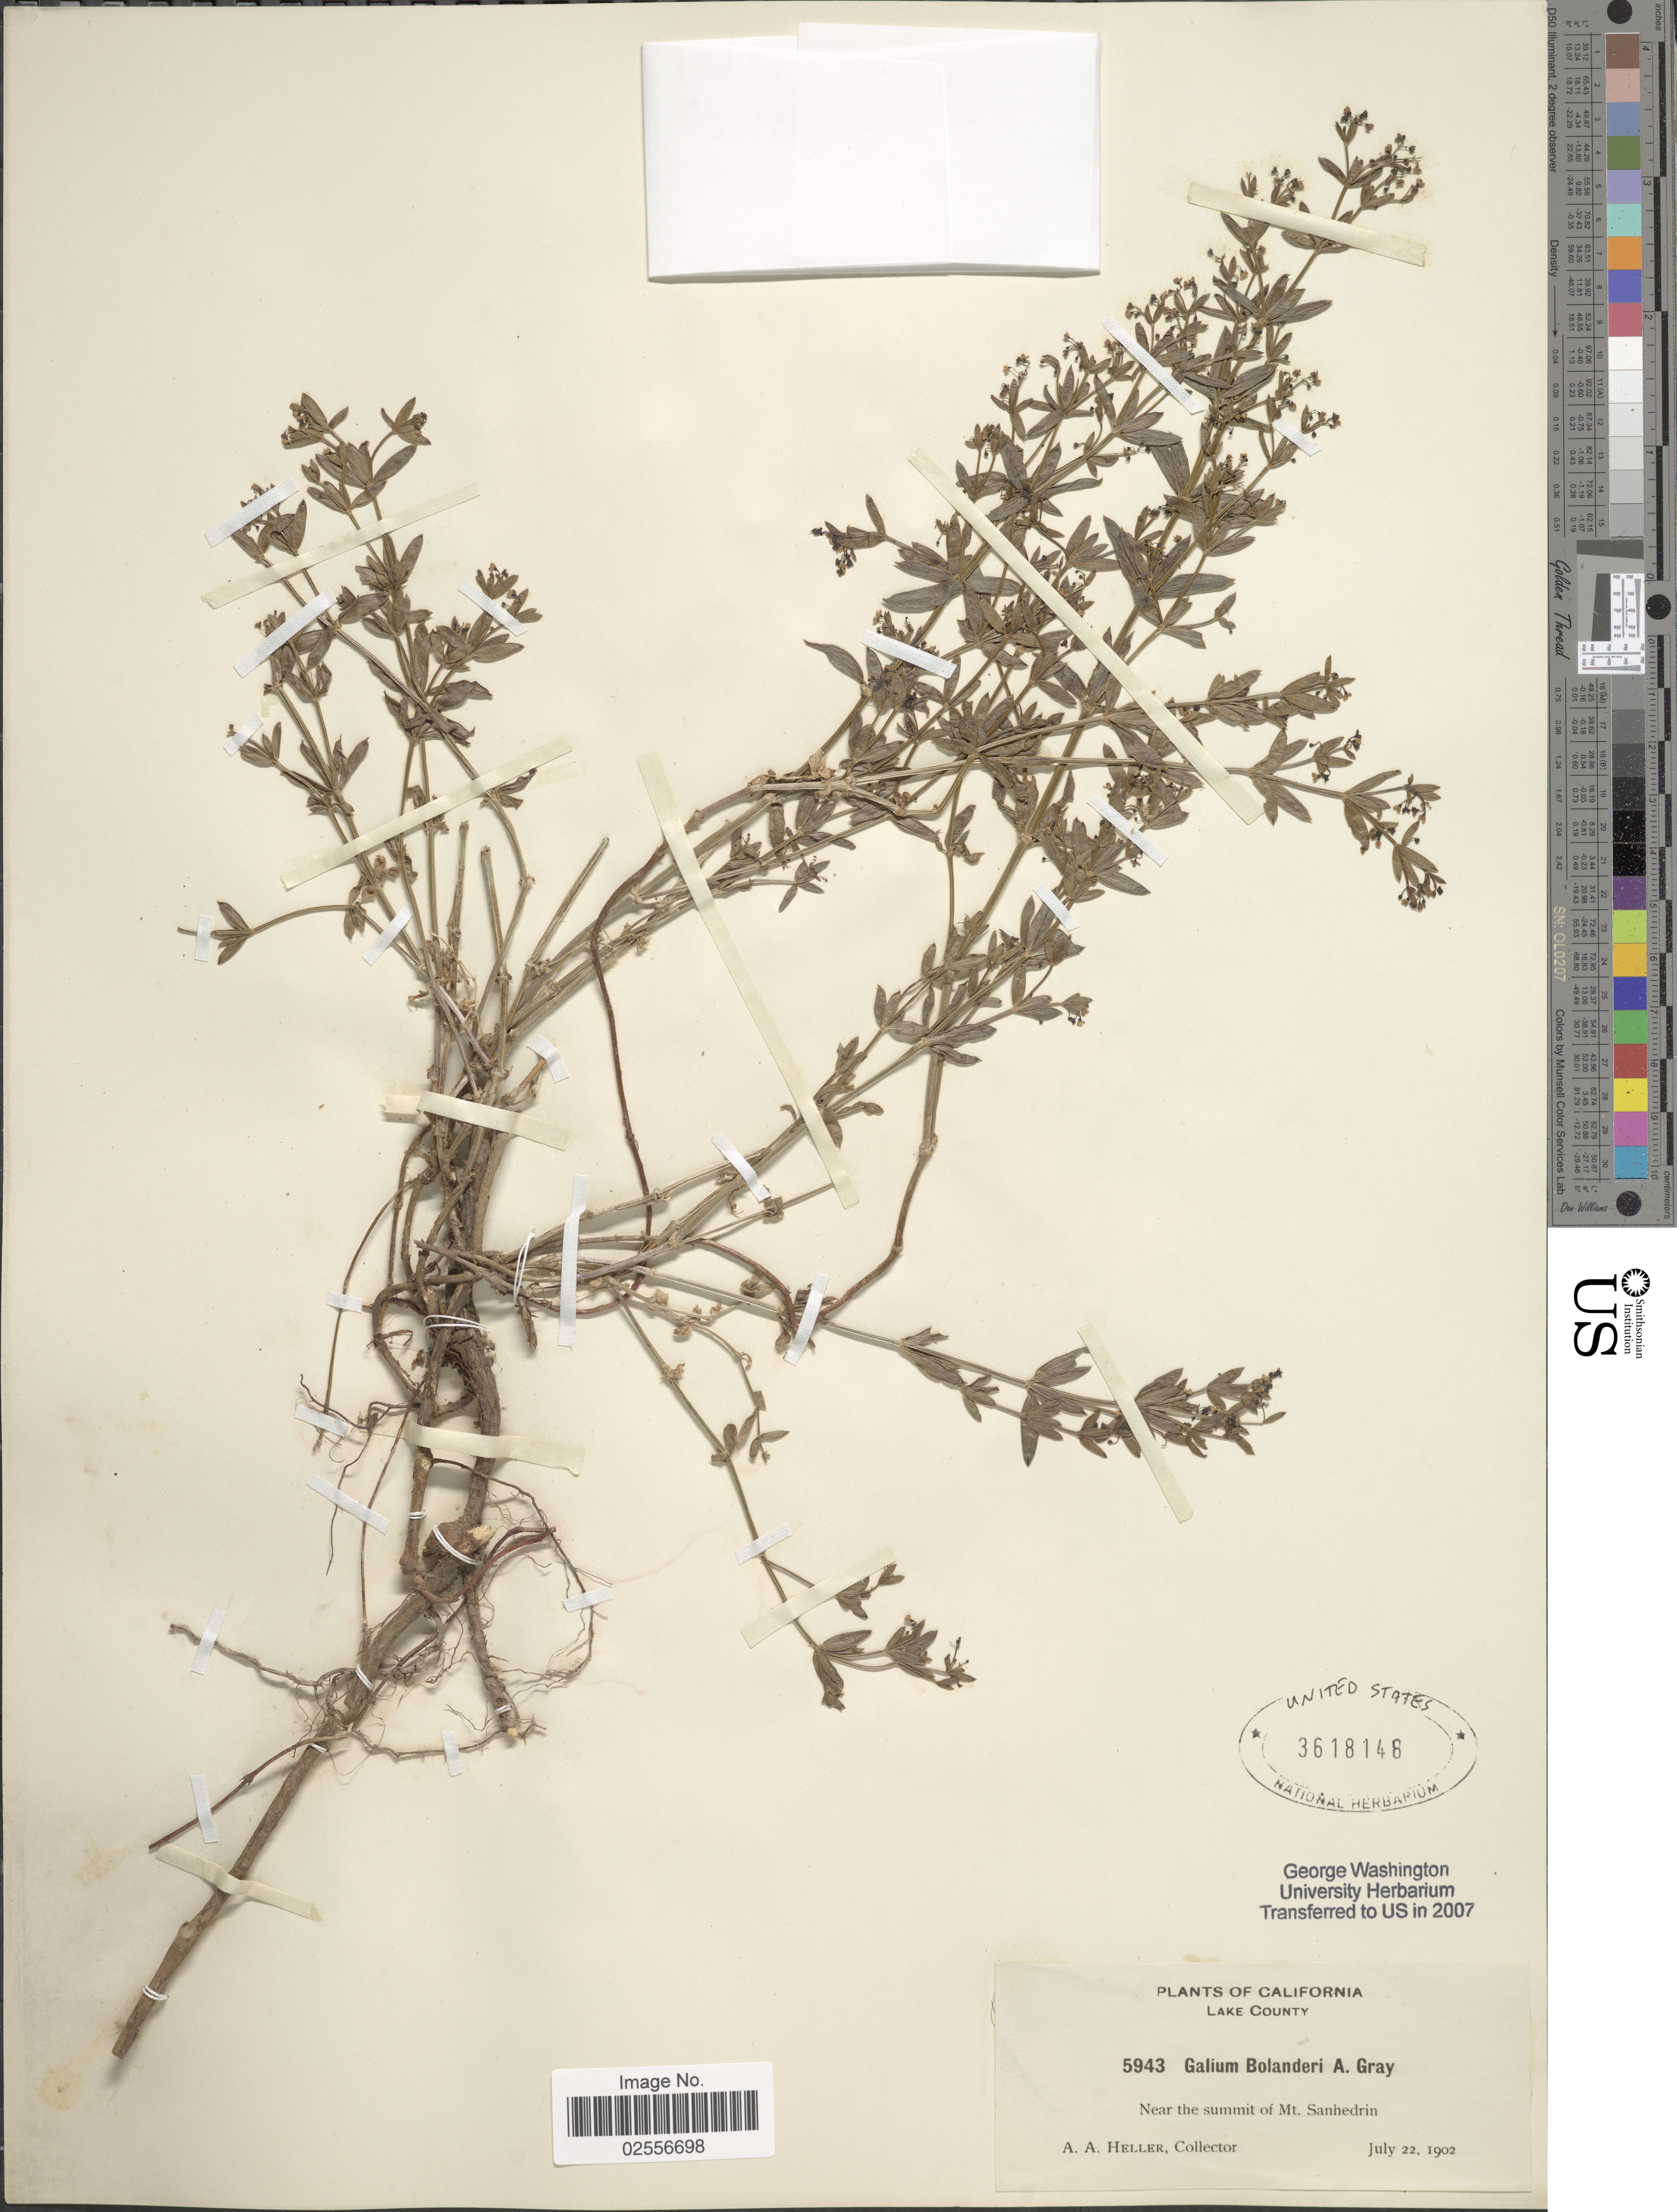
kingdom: Plantae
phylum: Tracheophyta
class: Magnoliopsida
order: Gentianales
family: Rubiaceae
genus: Galium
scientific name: Galium bolanderi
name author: A. Gray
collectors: A. A. Heller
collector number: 5943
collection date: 1902-07-22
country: United States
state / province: California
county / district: Lake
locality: Lake County. Near the summit of Mt. Sanhedrin.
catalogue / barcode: US 3618148